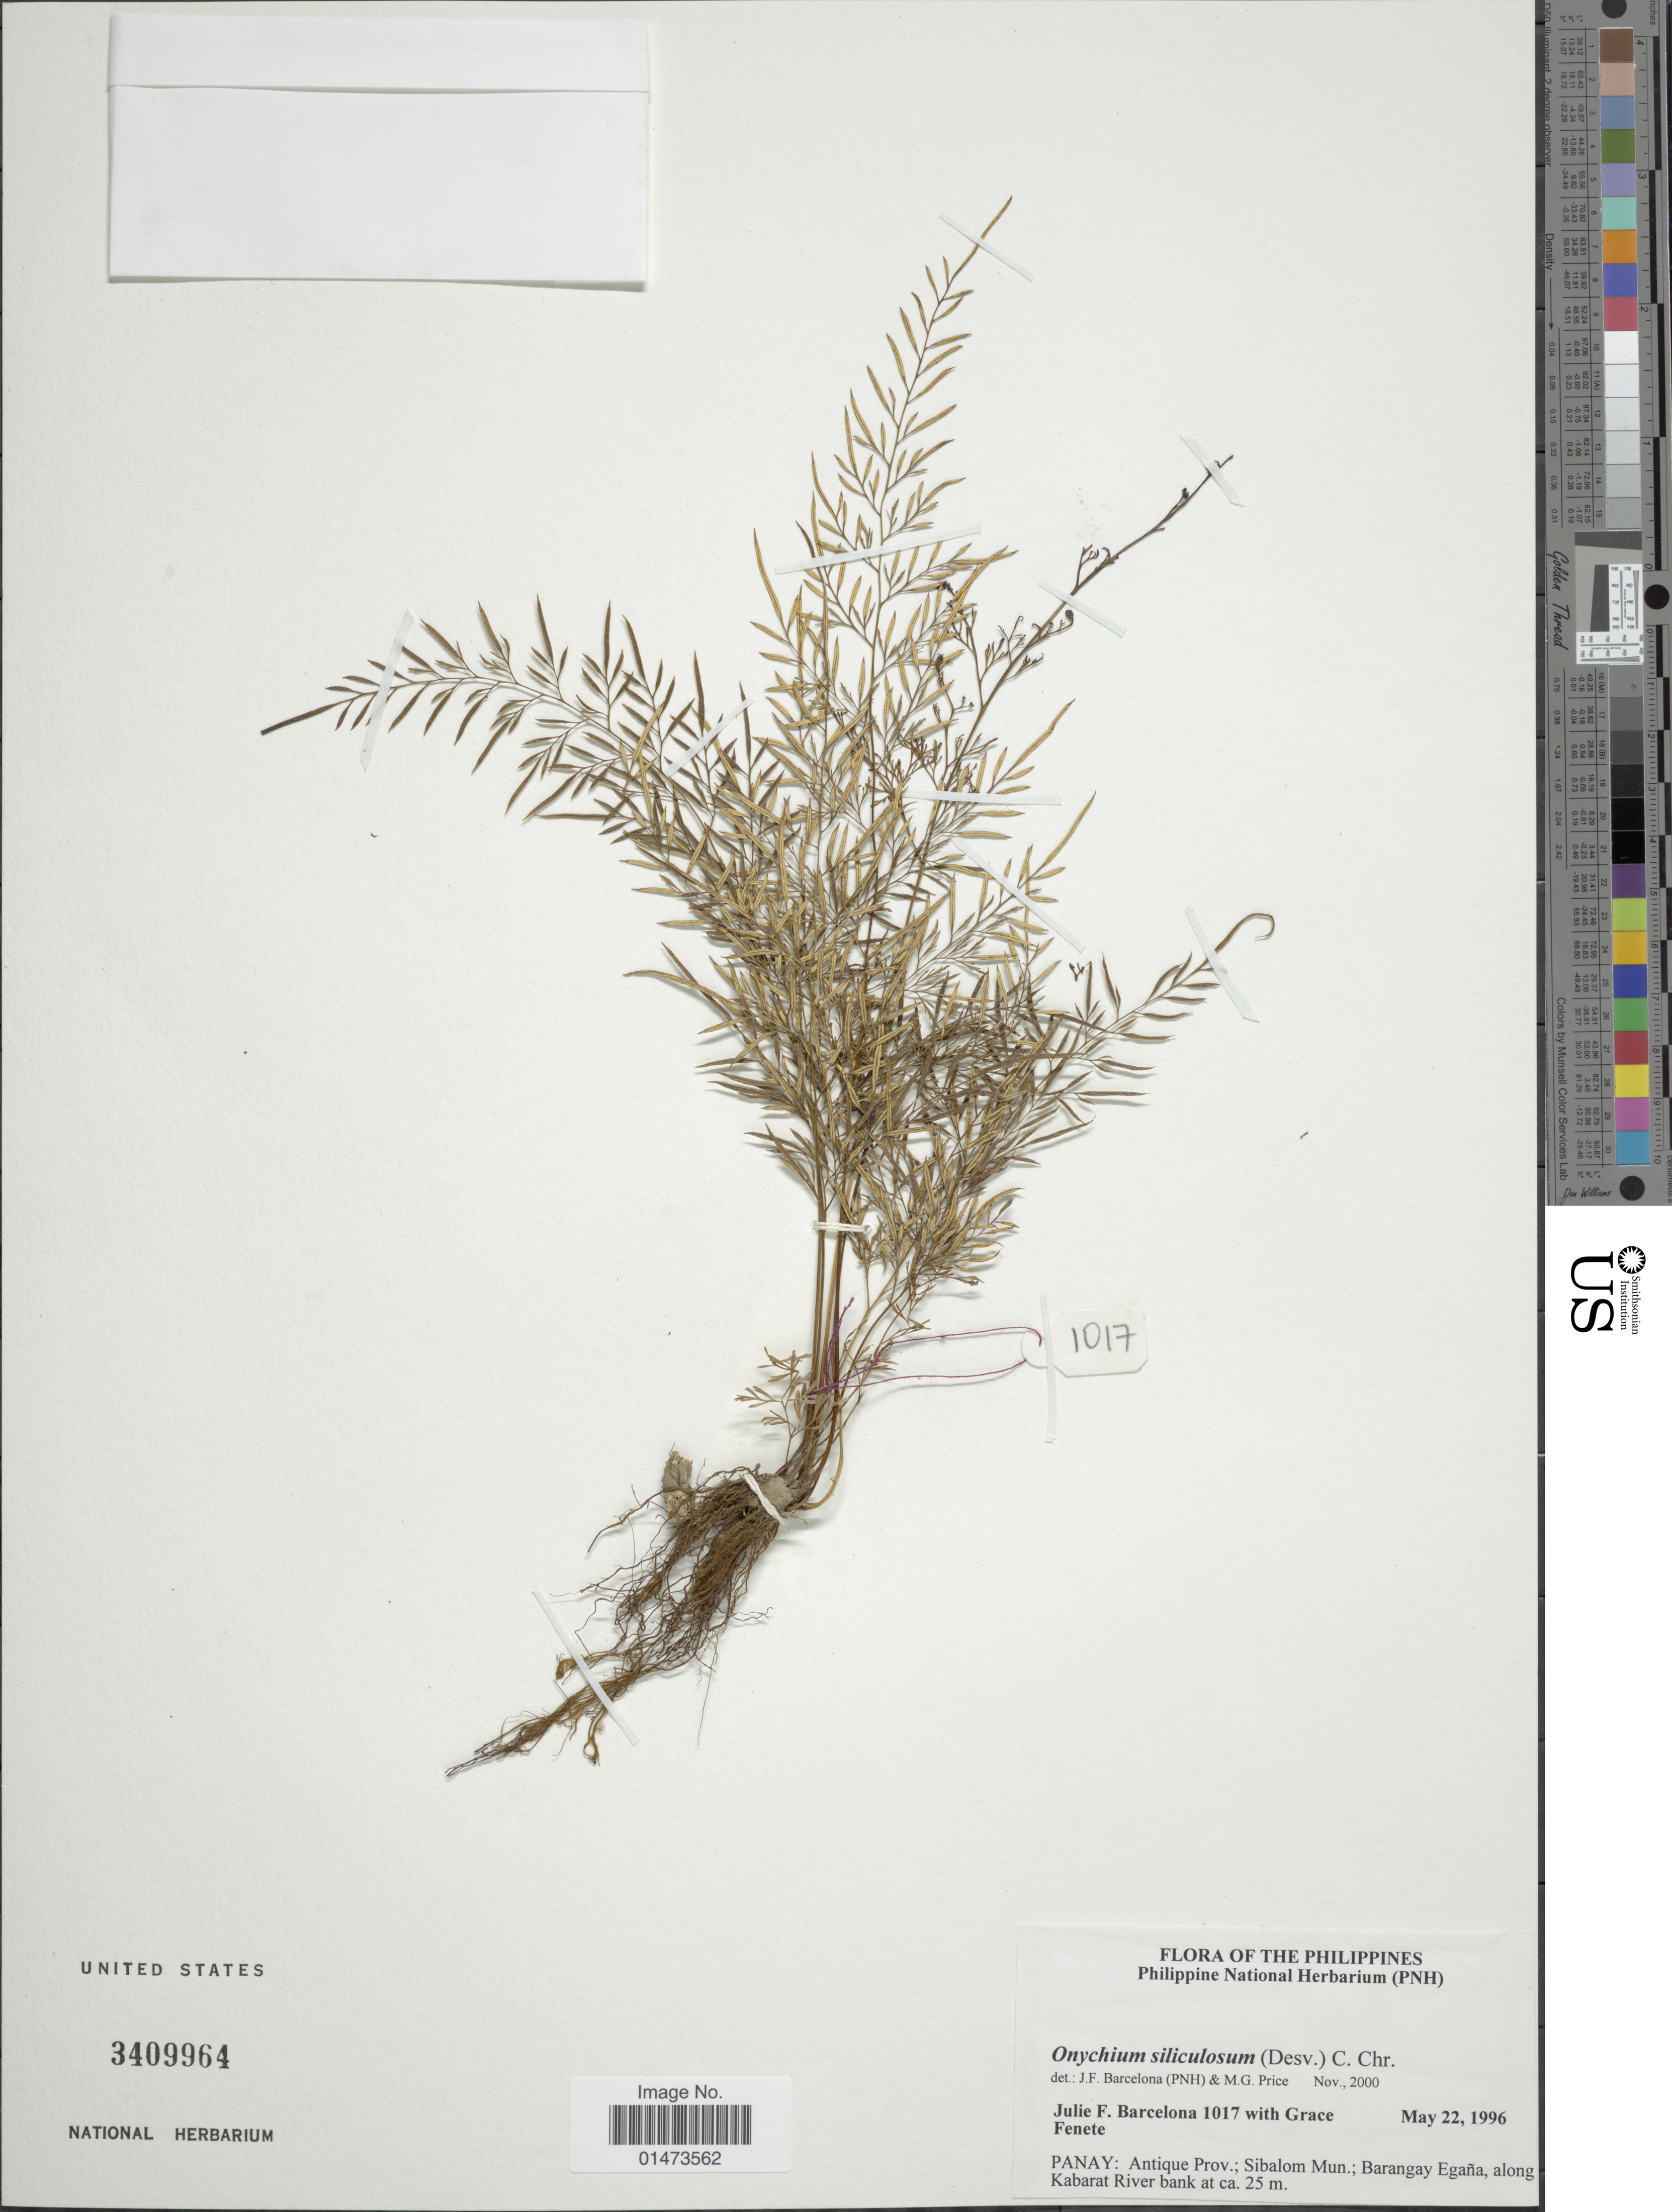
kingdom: Plantae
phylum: Tracheophyta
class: Polypodiopsida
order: Polypodiales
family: Pteridaceae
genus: Onychium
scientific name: Onychium siliculosum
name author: (Desv.) C. Chr.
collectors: J. F. Barcelona & G. Fenete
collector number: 1017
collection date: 1996-05-22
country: Philippines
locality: Panay: Antique Prov.; Sibalom Mun.; Barangay Egaña, along Kabarat River bank.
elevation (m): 25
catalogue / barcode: US 3409964